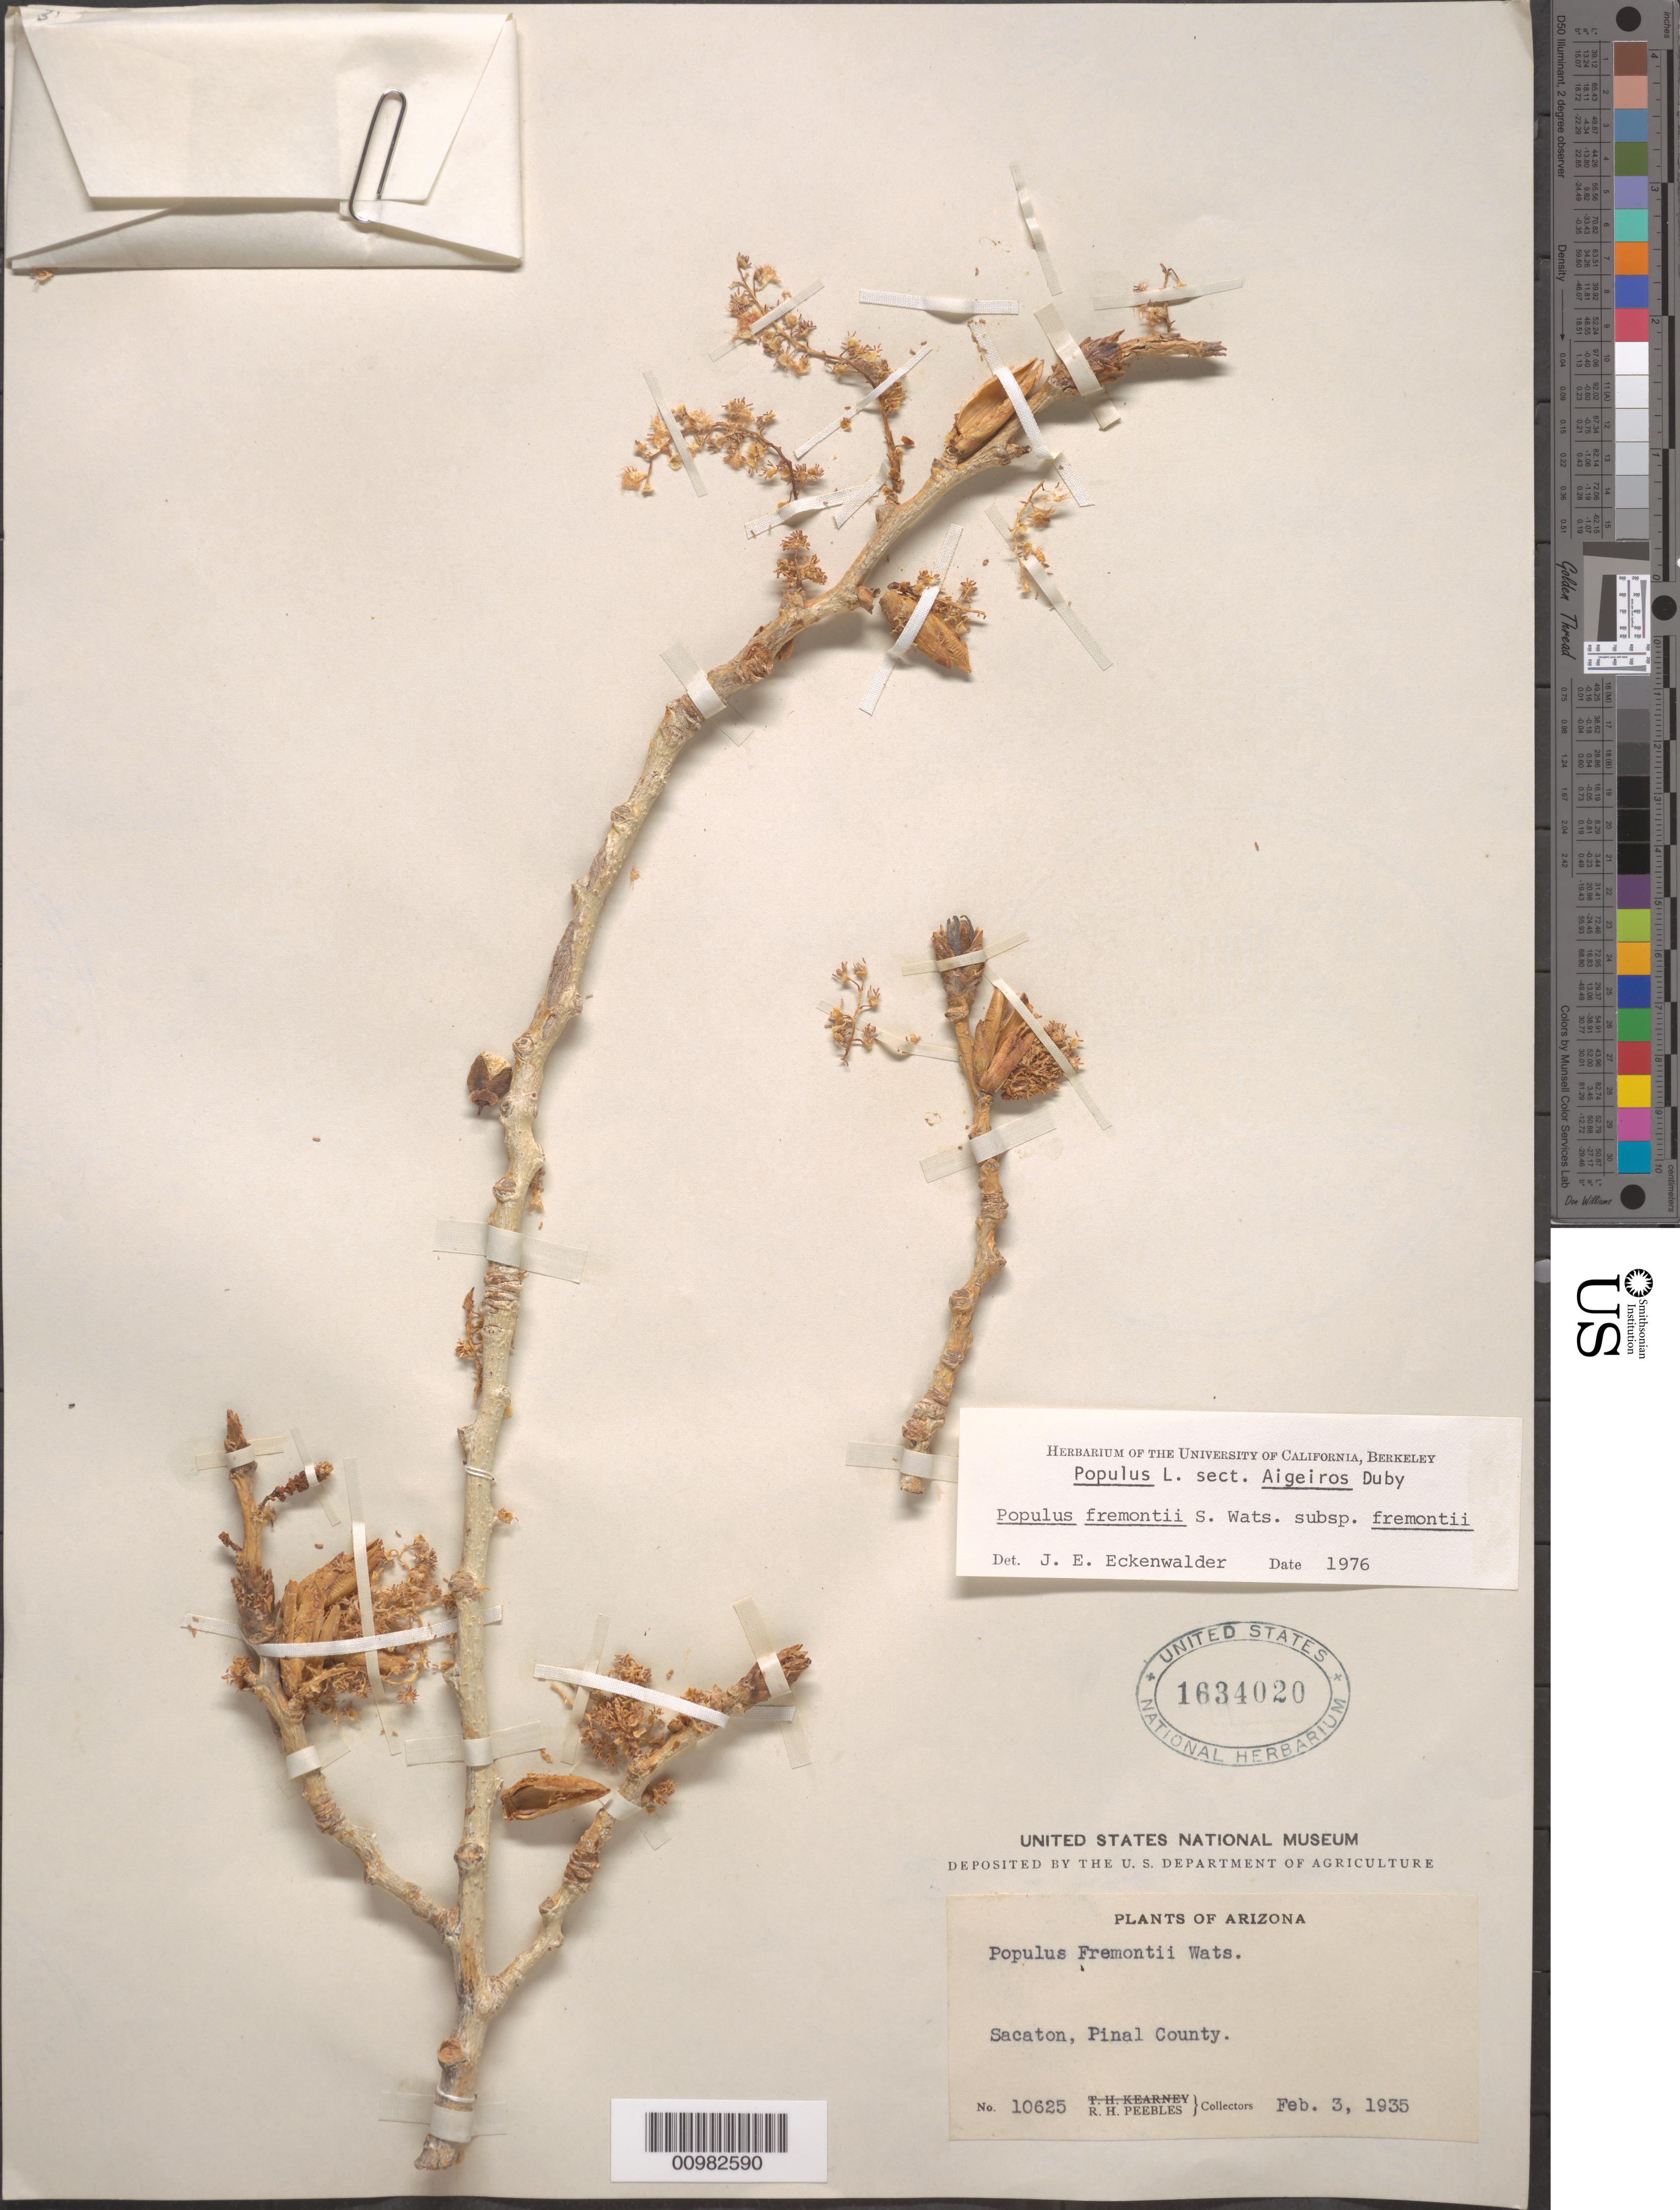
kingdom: Plantae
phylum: Tracheophyta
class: Magnoliopsida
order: Malpighiales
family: Salicaceae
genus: Populus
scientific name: Populus fremontii subsp. fremontii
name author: S. Watson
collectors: R. H. Peebles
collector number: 10625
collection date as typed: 03 Feb 1935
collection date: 1935-02-03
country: United States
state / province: Arizona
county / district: Pinal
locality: Sacaton.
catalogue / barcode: US 1634020